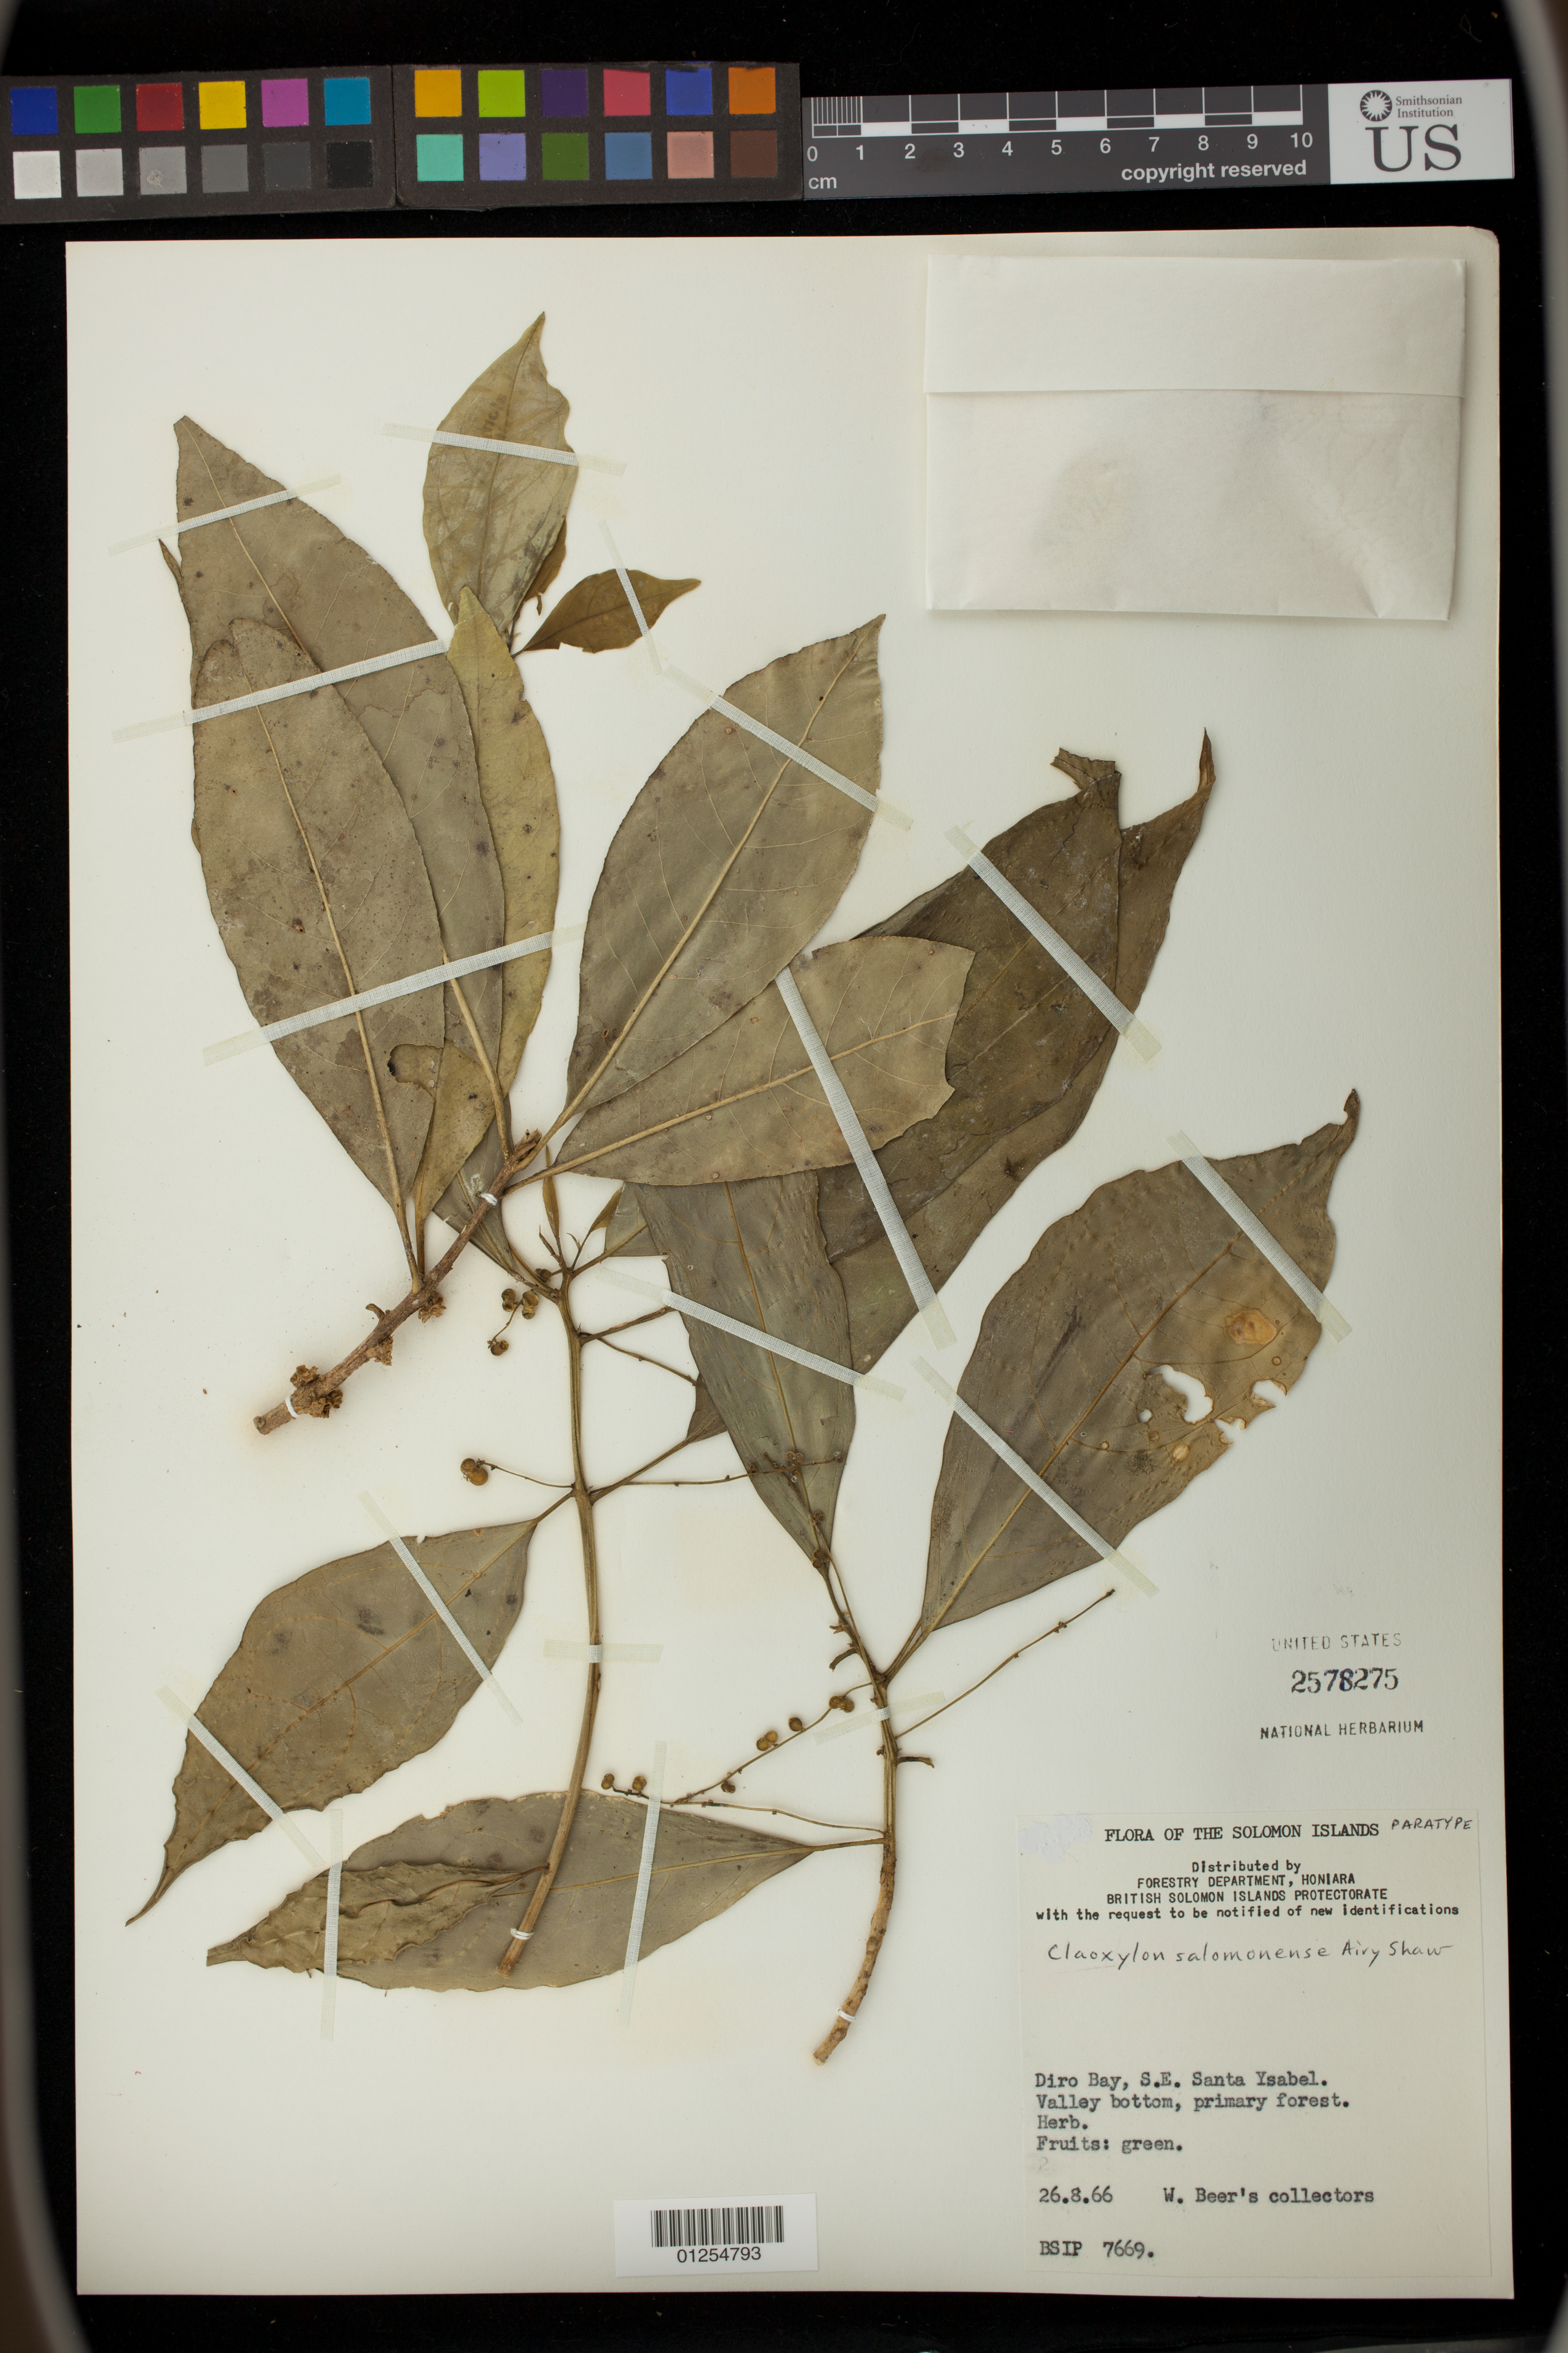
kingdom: Plantae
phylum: Tracheophyta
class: Magnoliopsida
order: Malpighiales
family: Euphorbiaceae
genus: Claoxylon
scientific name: Claoxylon salomonense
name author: Airy Shaw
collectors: Beer's collectors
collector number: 7669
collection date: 1966-08-28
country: Solomon Islands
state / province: Isabel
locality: Diro Bay, SE Santa Ysabel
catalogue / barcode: US 2578275